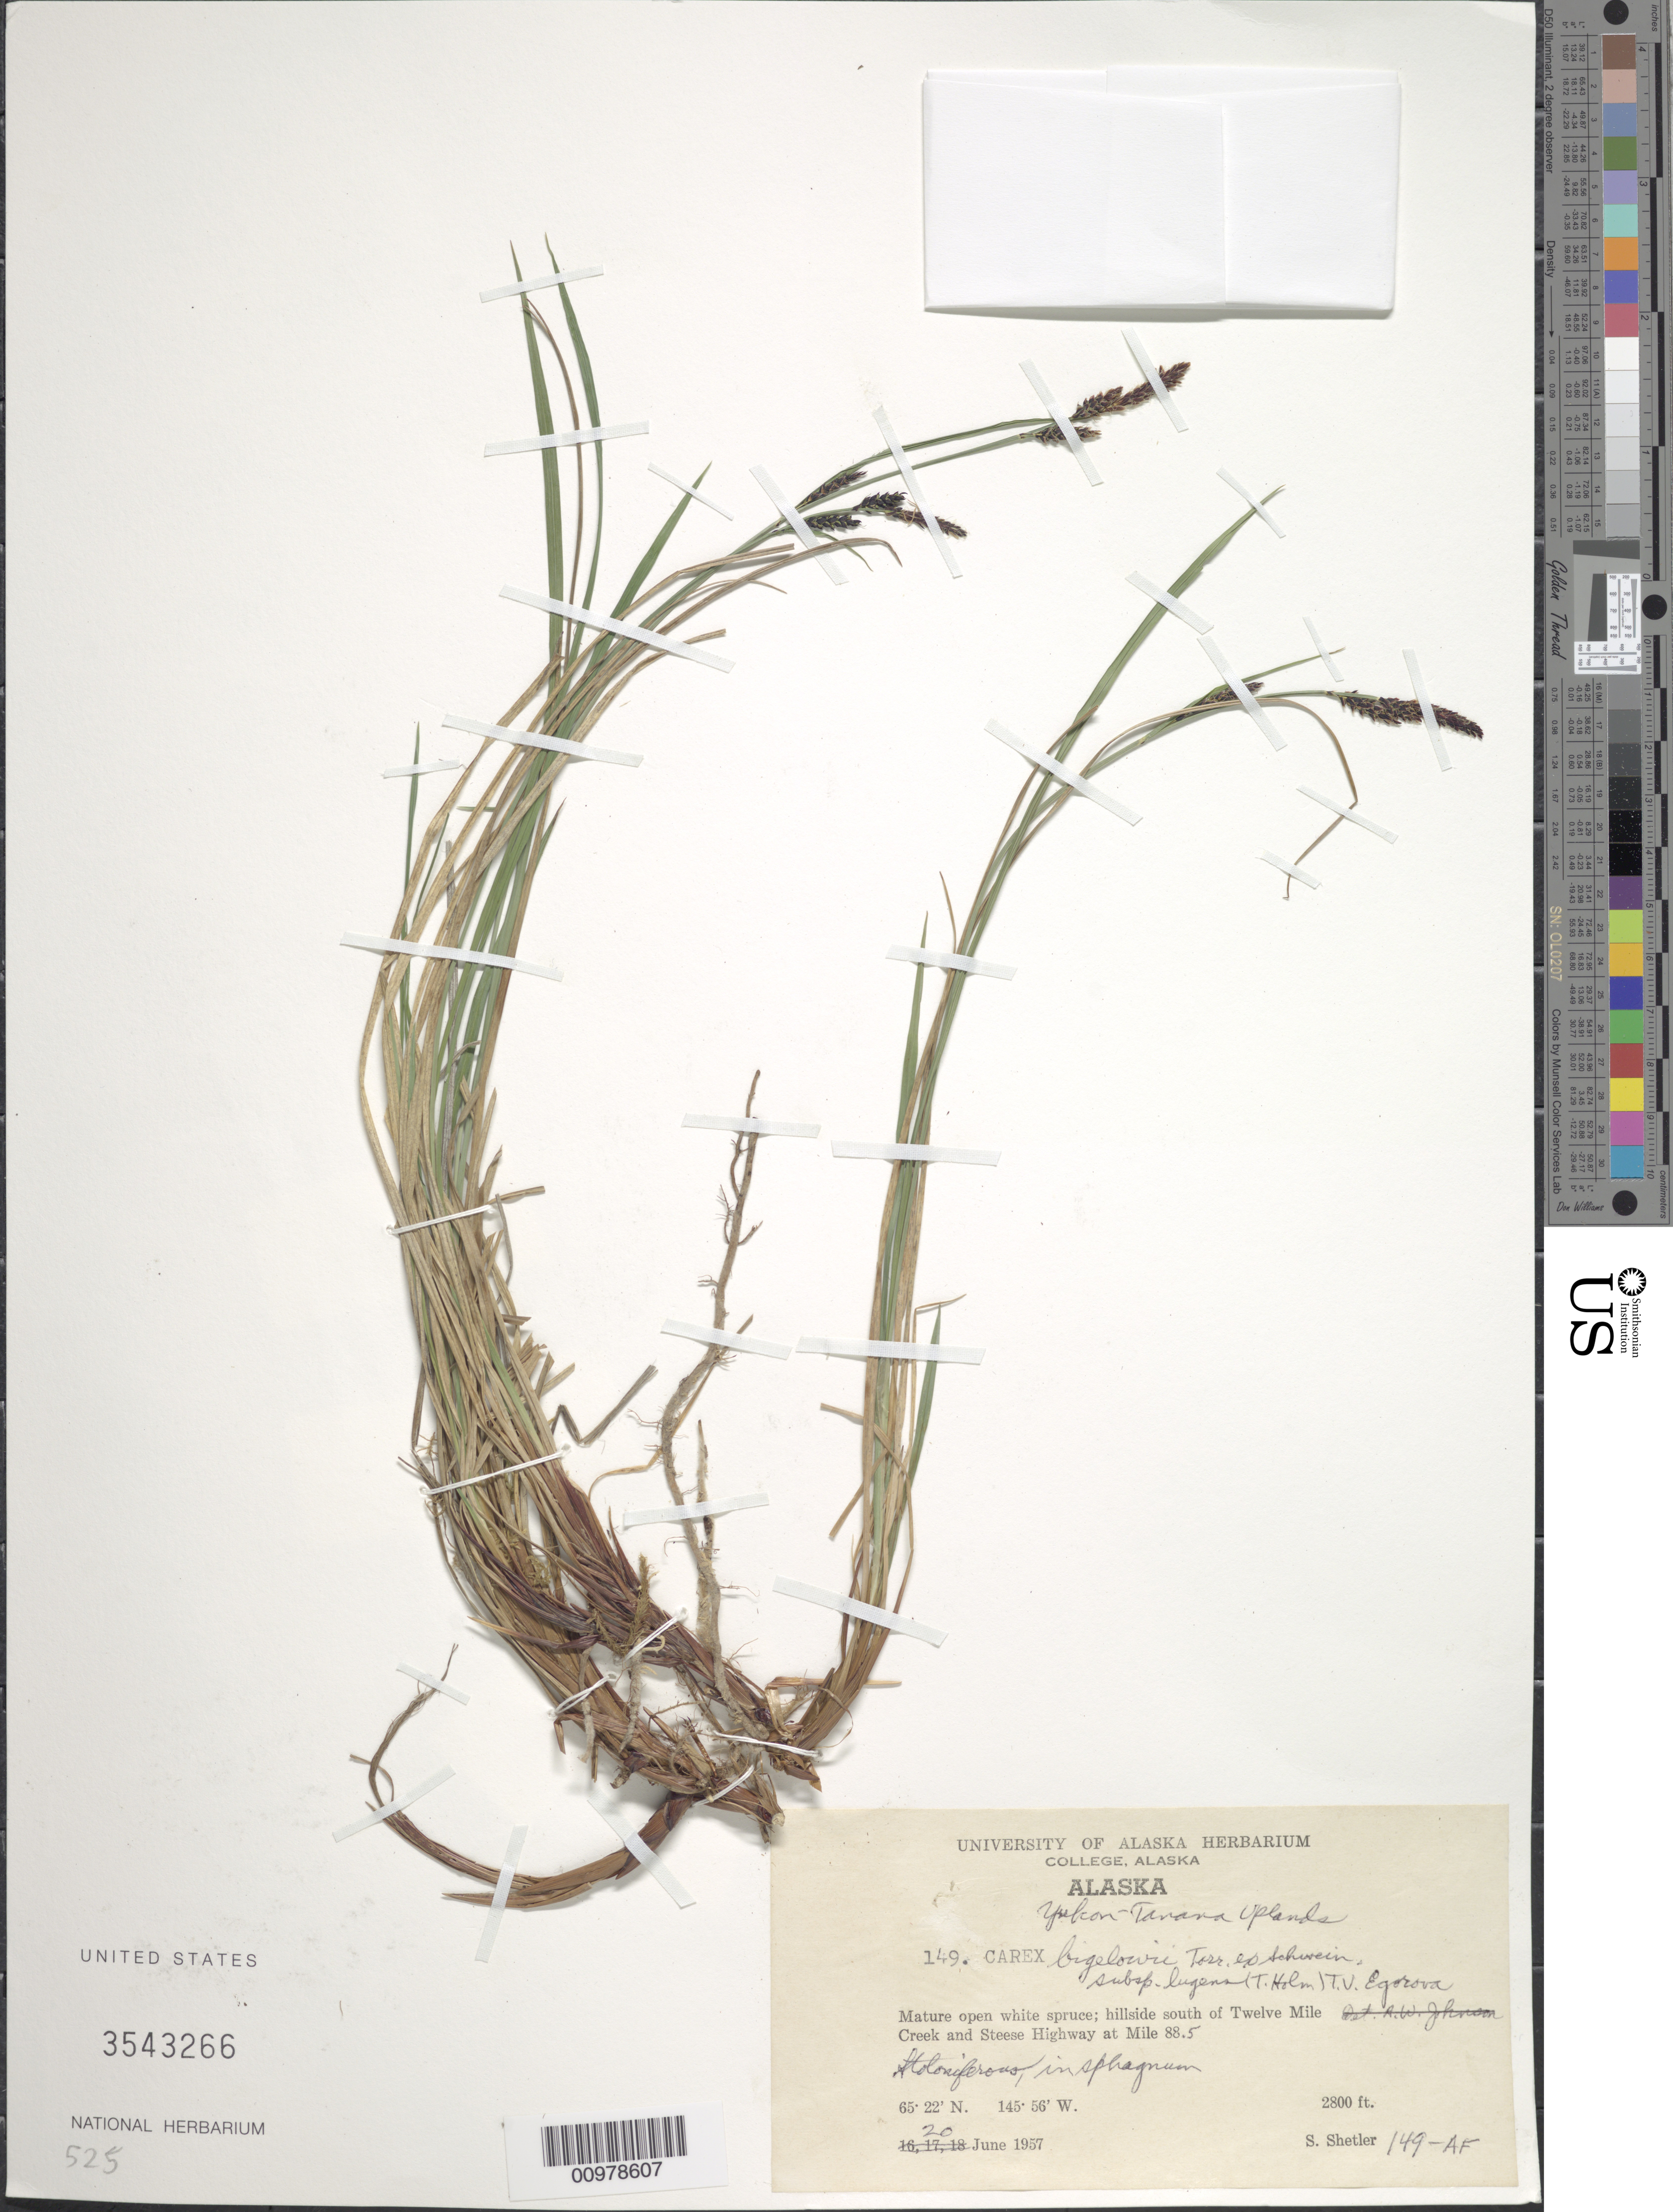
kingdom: Plantae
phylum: Tracheophyta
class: Liliopsida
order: Poales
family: Cyperaceae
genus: Carex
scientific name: Carex bigelowii subsp. lugens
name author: (Holm) T.V. Egorova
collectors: S. Shetler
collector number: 149-AF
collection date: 1957-06-20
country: United States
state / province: Alaska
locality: Hillside south of Twelve Mile Creek and Steese Highway at Mile 88.5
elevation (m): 853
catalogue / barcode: US 3543266